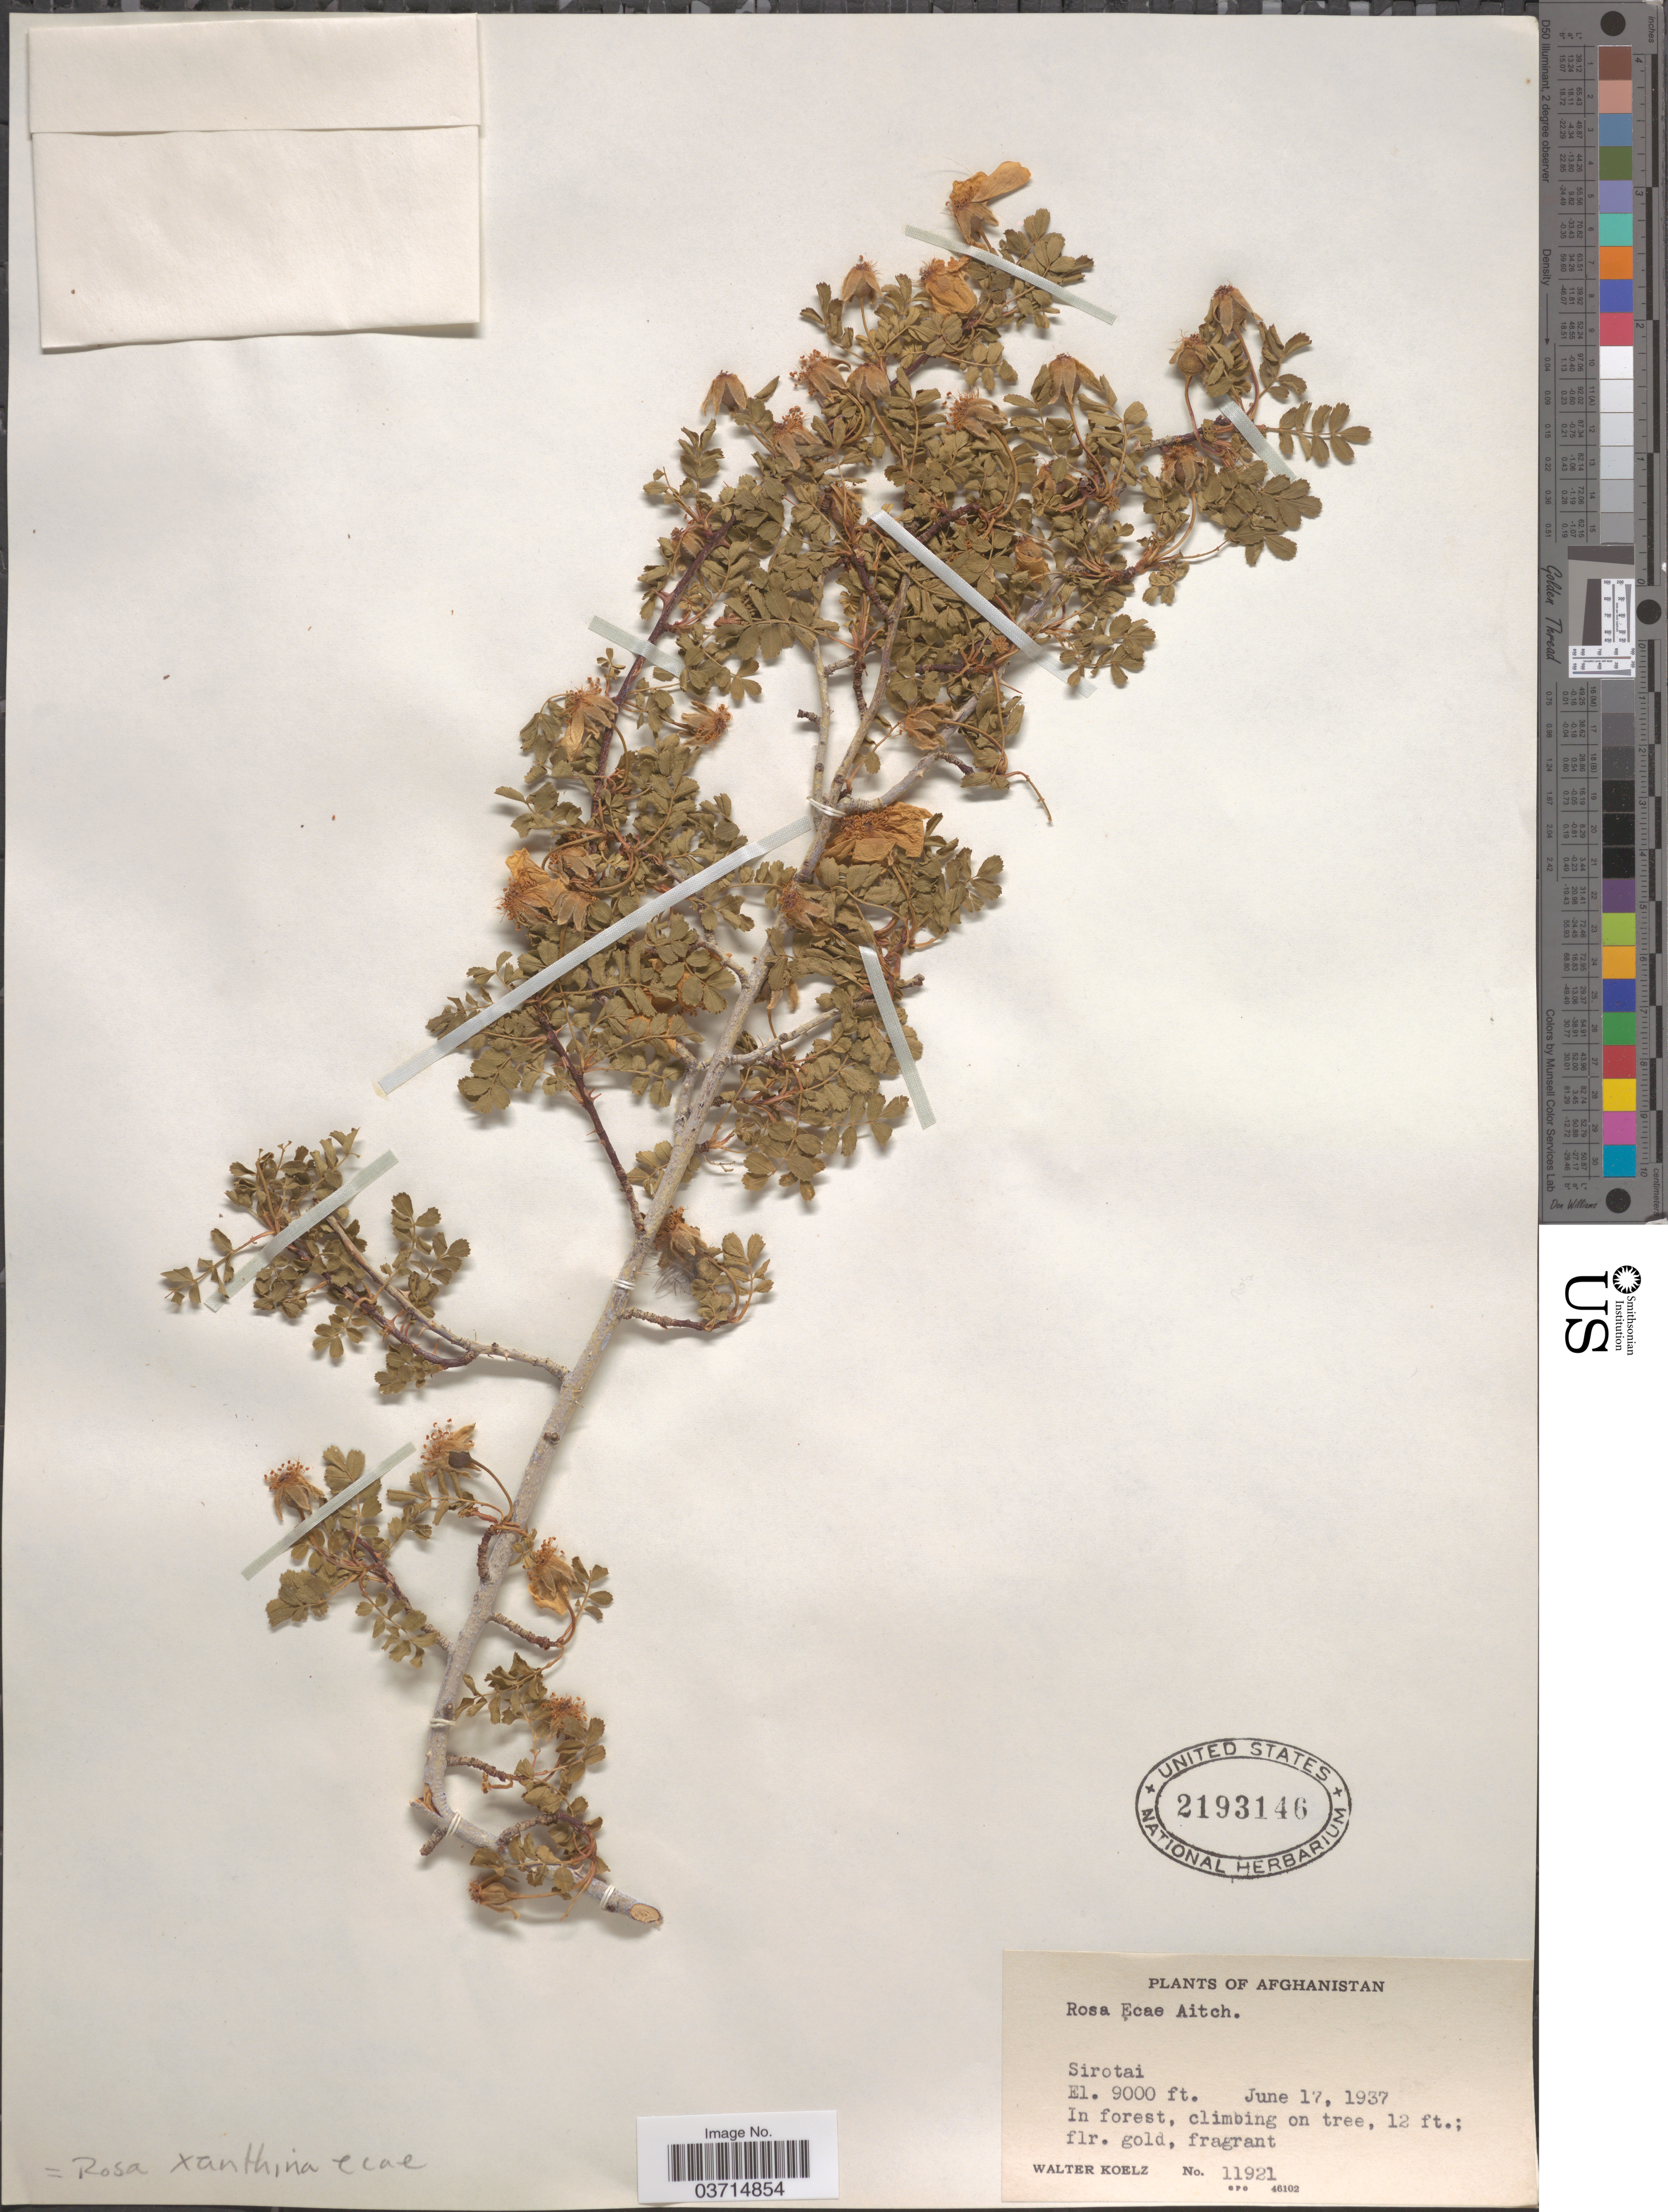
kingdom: Plantae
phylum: Tracheophyta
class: Magnoliopsida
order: Rosales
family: Rosaceae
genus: Rosa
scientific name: Rosa xanthina f. hugonis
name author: (Hemsl.) A.V.Roberts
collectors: W. N. Koelz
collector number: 11921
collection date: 1937-06-17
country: Afghanistan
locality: Sirotai.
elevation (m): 2743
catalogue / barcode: US 2193146